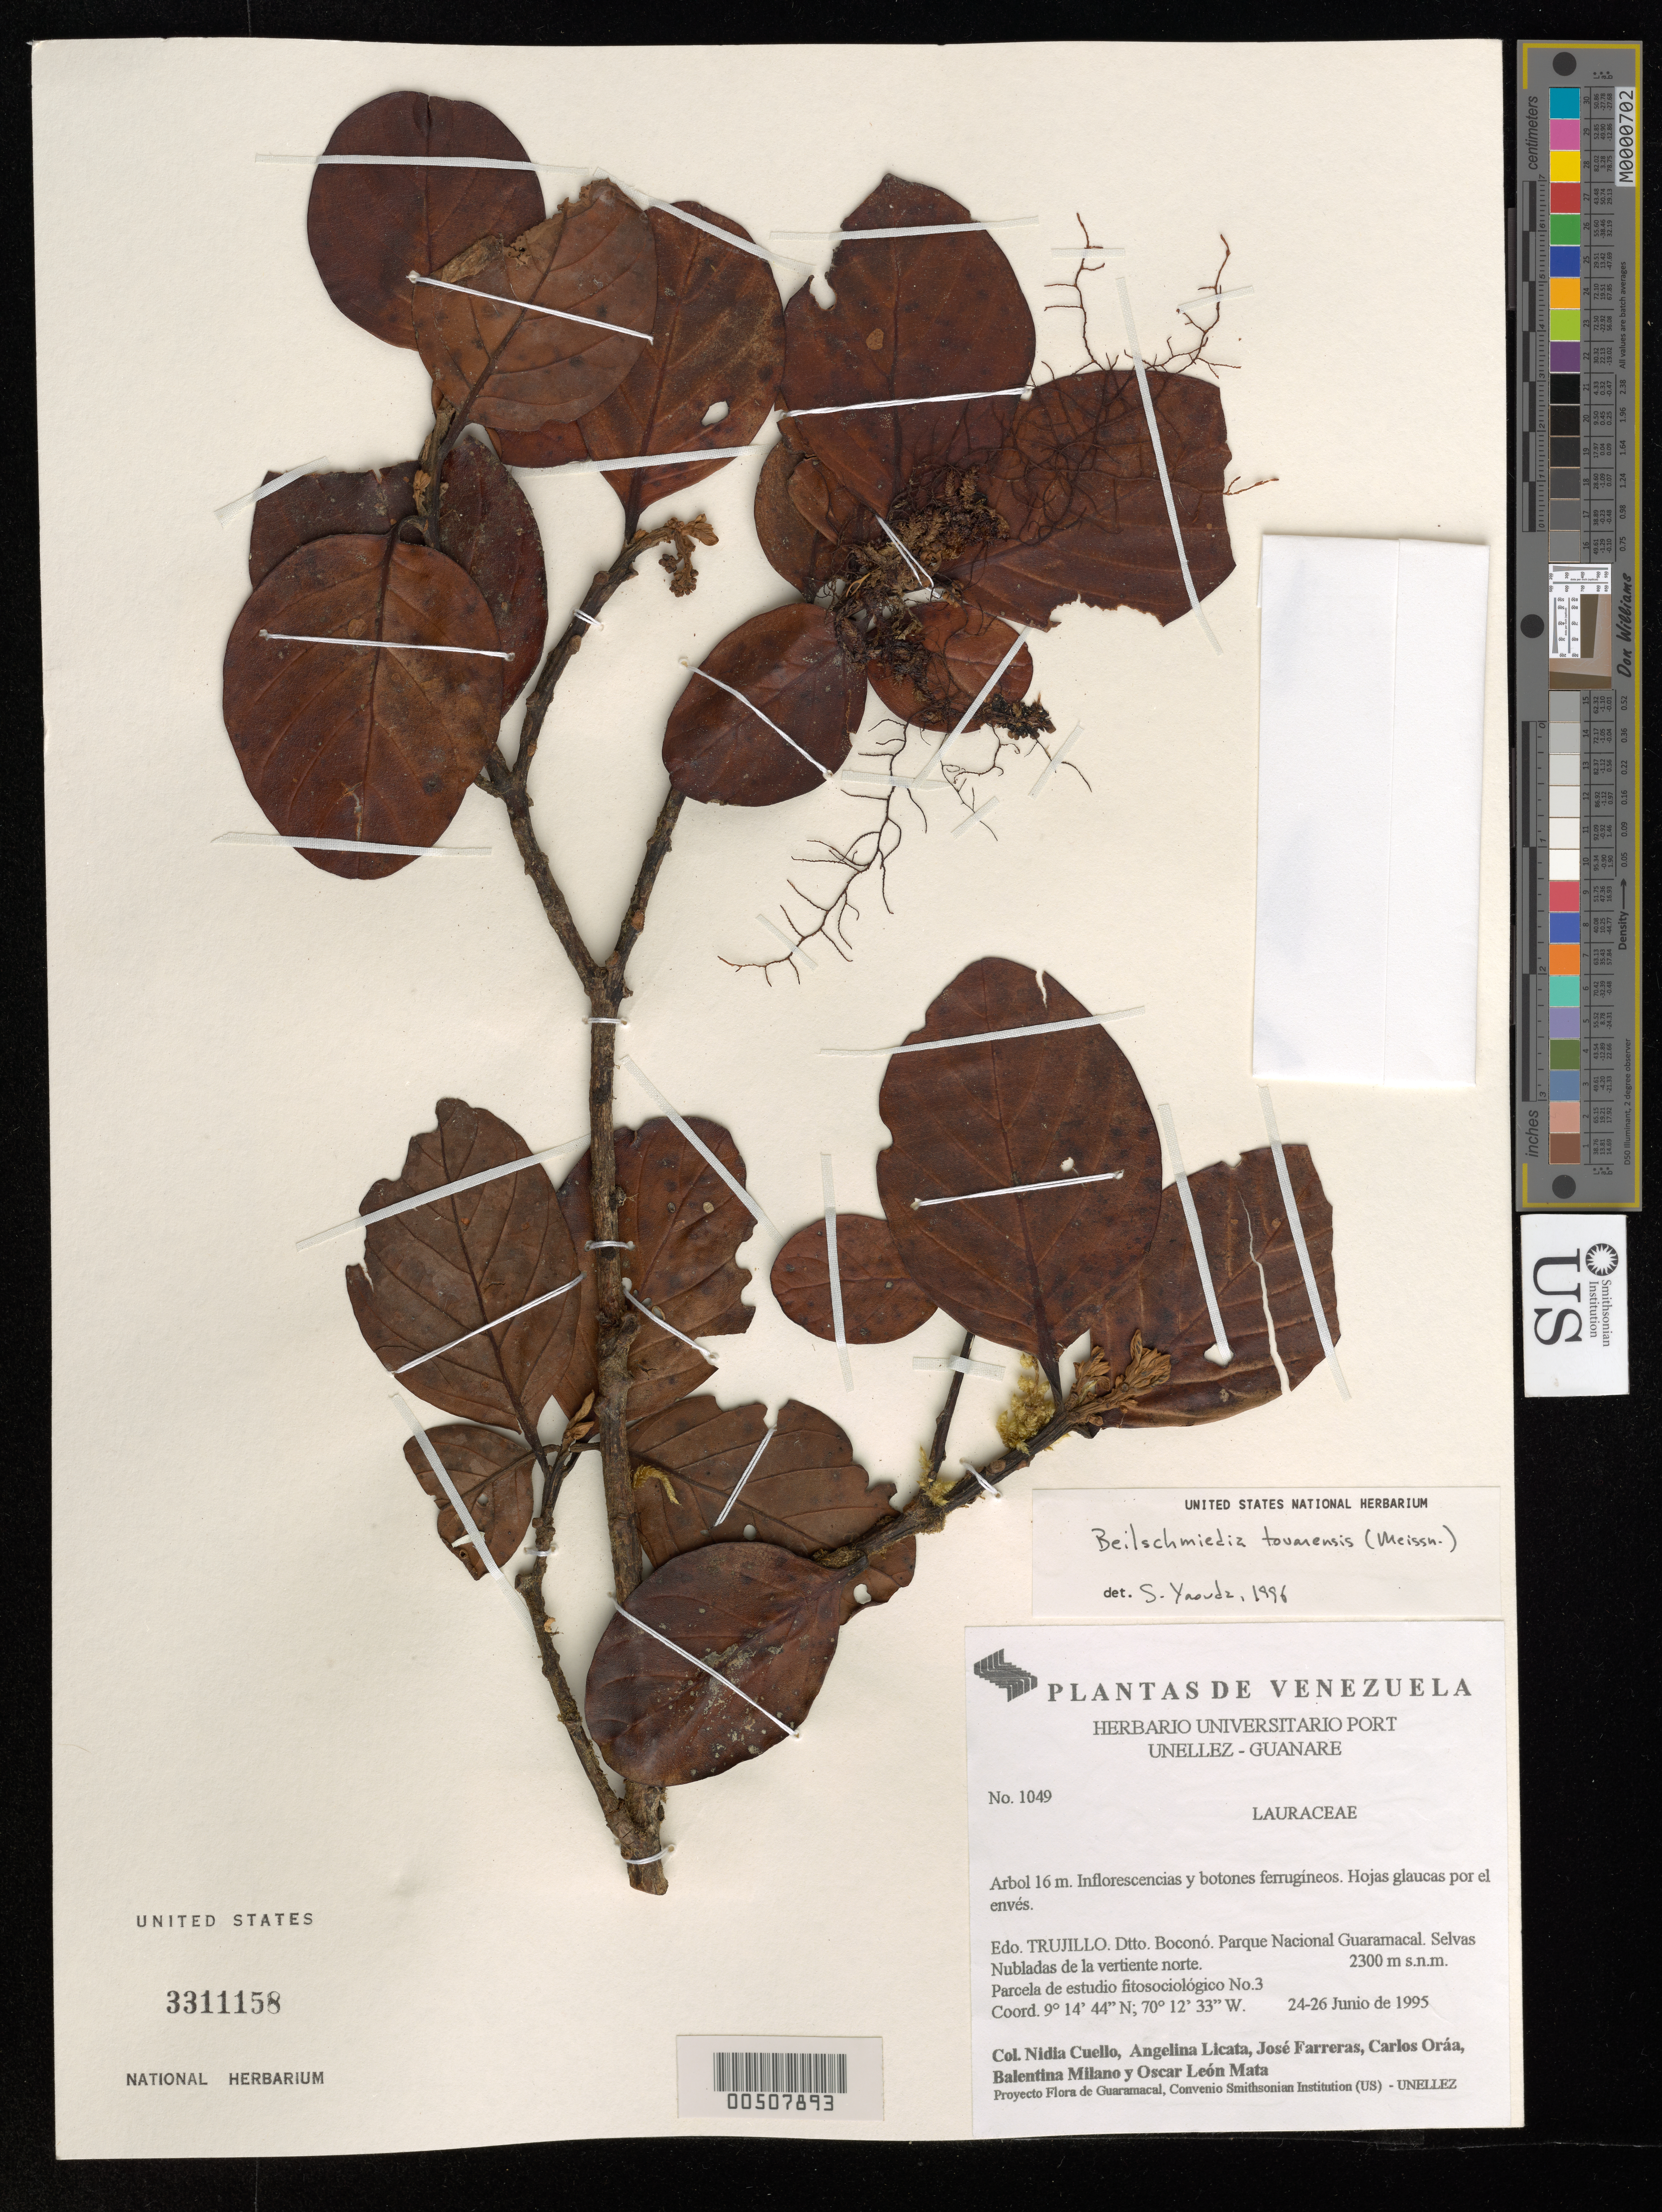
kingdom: Plantae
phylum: Tracheophyta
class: Magnoliopsida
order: Laurales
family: Lauraceae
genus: Beilschmiedia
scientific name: Beilschmiedia tovarensis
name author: (Meisn.) Sa. Nishida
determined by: Yasuda, S.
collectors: N. L. Cuello, A. Licata, J. Farreras, C. Oráa, B. Milano & O. Mata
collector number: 1049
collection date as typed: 24 Jun 1995 to 26 Jun 1995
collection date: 1995-06-24/1995-06-26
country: Venezuela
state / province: Trujillo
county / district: Boconó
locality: Parque Nacional Guaramacal, vertiente N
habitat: Selvas Nubladas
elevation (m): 2300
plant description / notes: K, MO, NY, PORT, US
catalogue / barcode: US 3311158